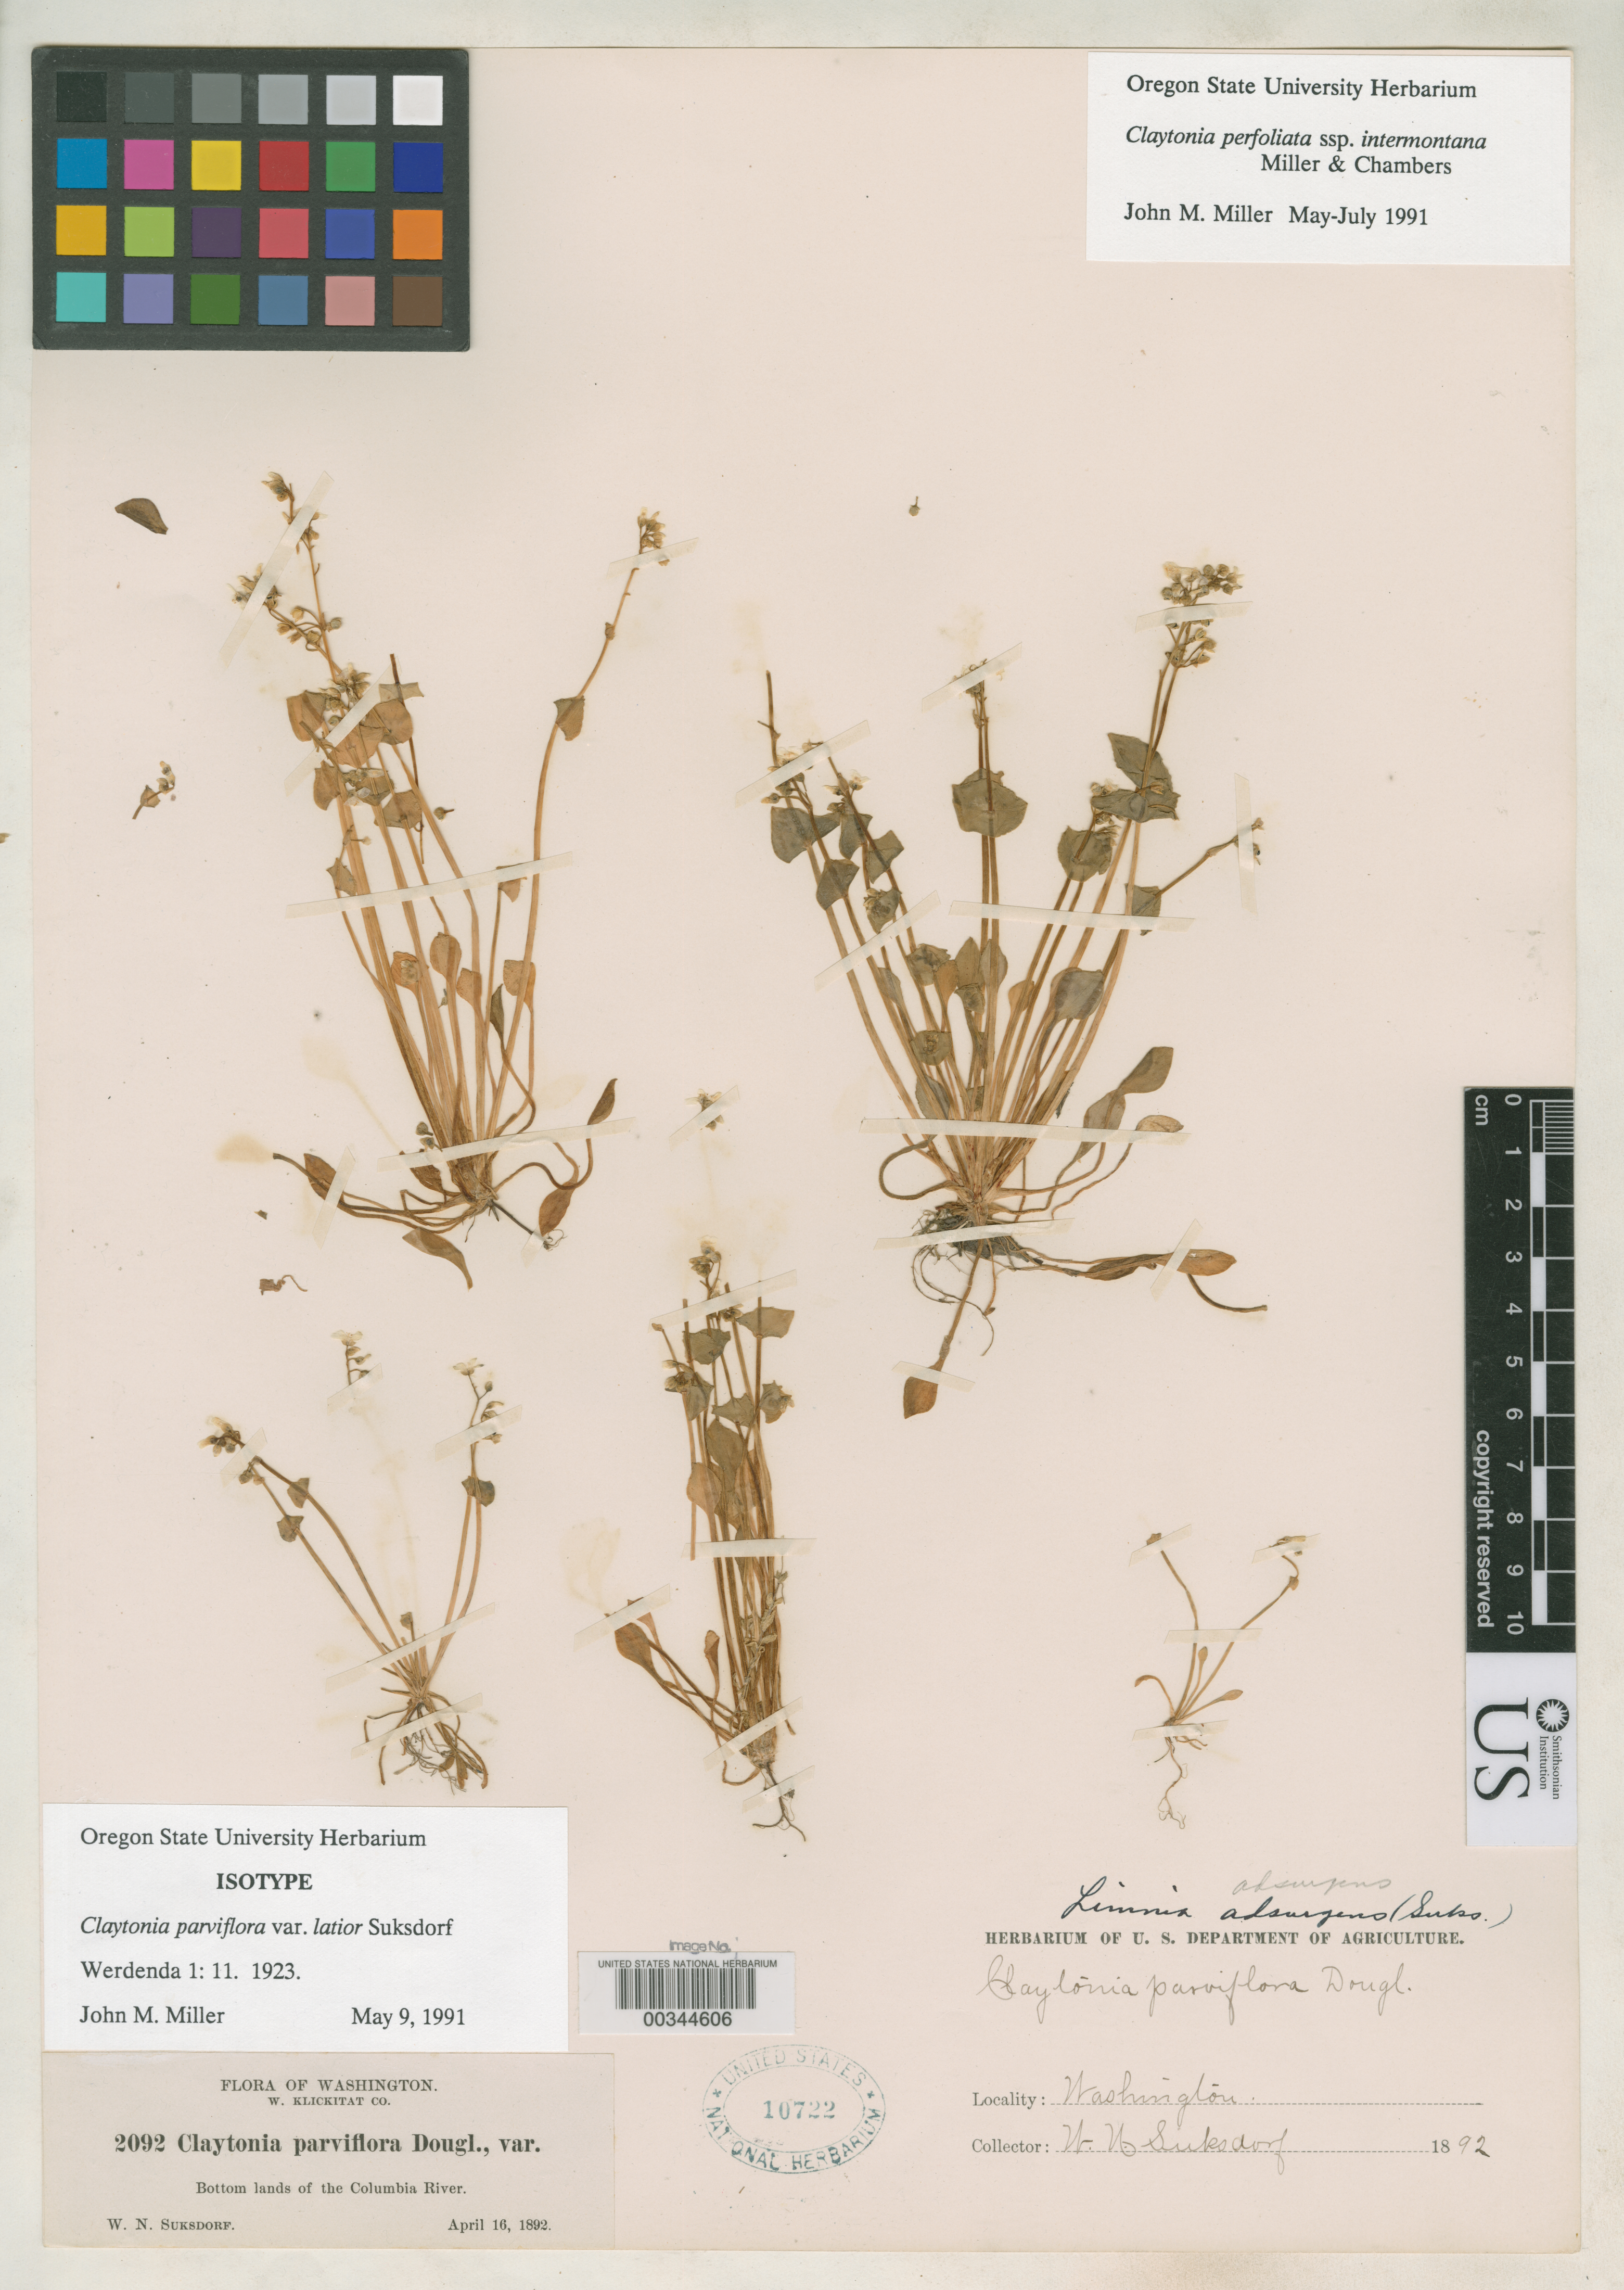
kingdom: Plantae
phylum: Tracheophyta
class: Magnoliopsida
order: Caryophyllales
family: Montiaceae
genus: Claytonia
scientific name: Claytonia parviflora subsp. latior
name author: Suksd.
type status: Isotype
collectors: W. N. Suksdorf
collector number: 2092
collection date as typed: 16 Apr 1892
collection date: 1892-04-16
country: United States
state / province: Washington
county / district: Klickitat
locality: Bottomlands of Columbia River.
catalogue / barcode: US 10722